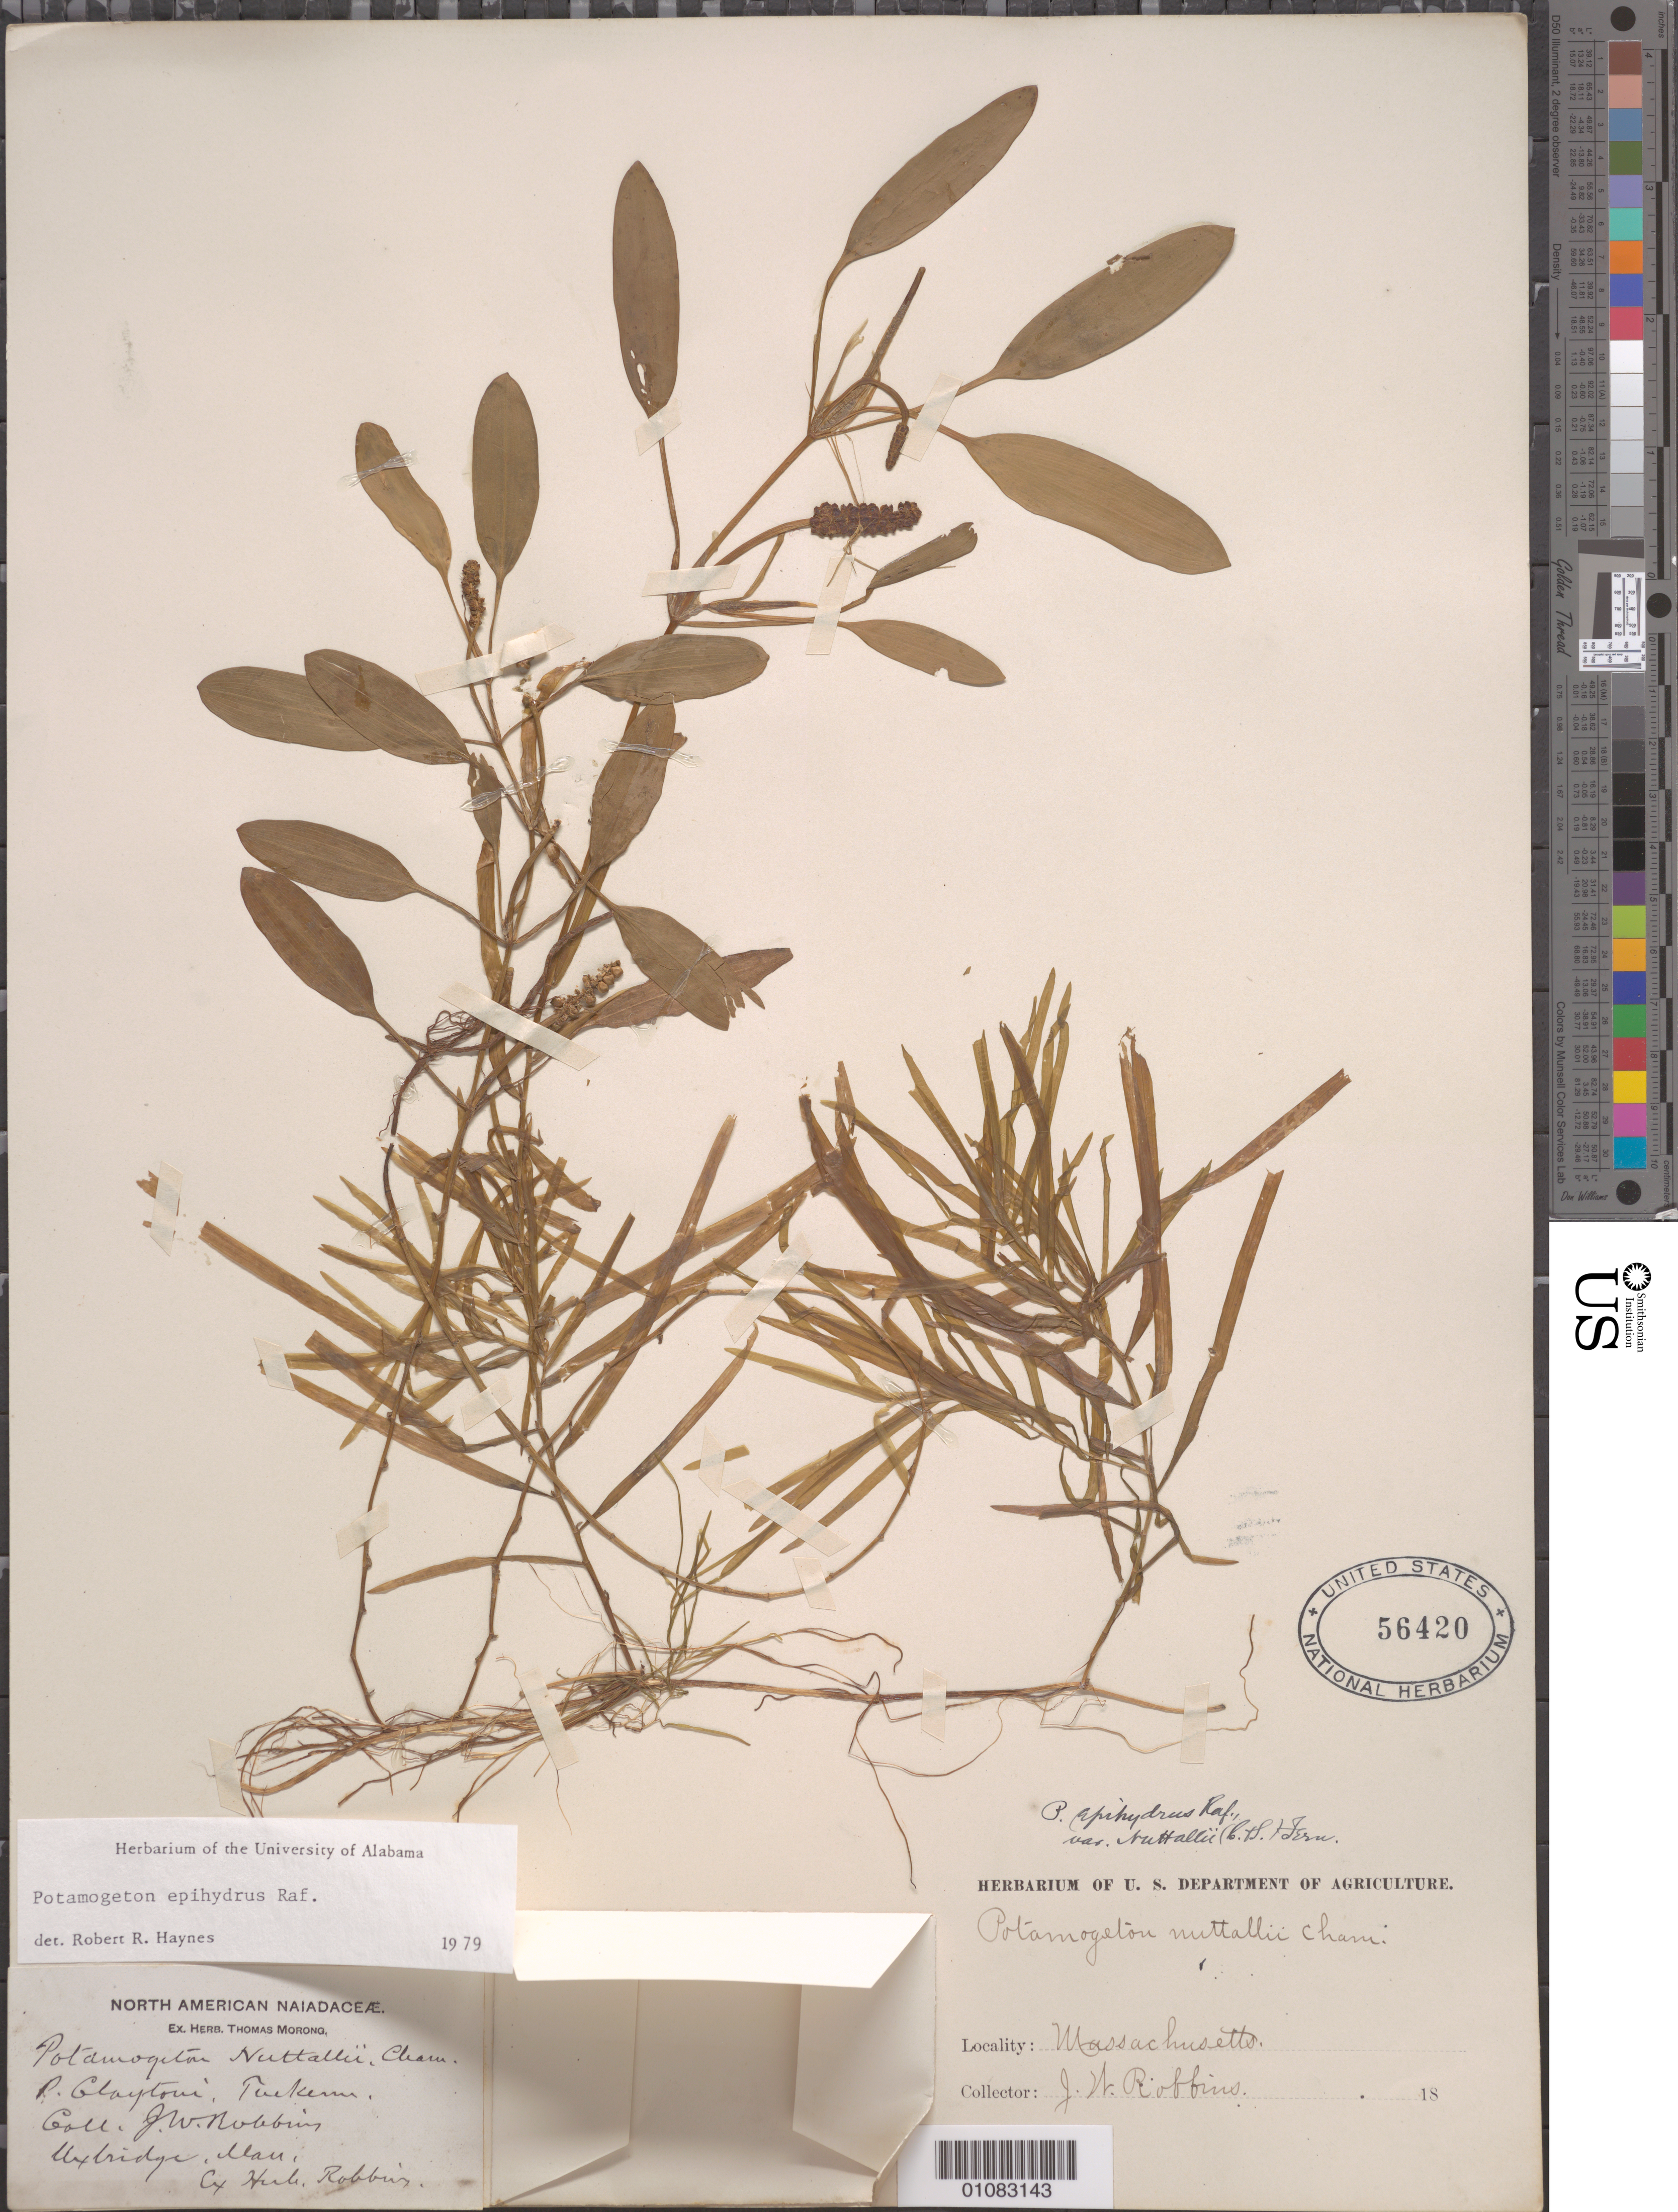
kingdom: Plantae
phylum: Tracheophyta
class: Liliopsida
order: Alismatales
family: Potamogetonaceae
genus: Potamogeton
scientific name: Potamogeton epihydrus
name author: Raf.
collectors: J. W. Robbins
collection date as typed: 18--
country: United States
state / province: Massachusetts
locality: Uxbridge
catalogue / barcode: US 56420